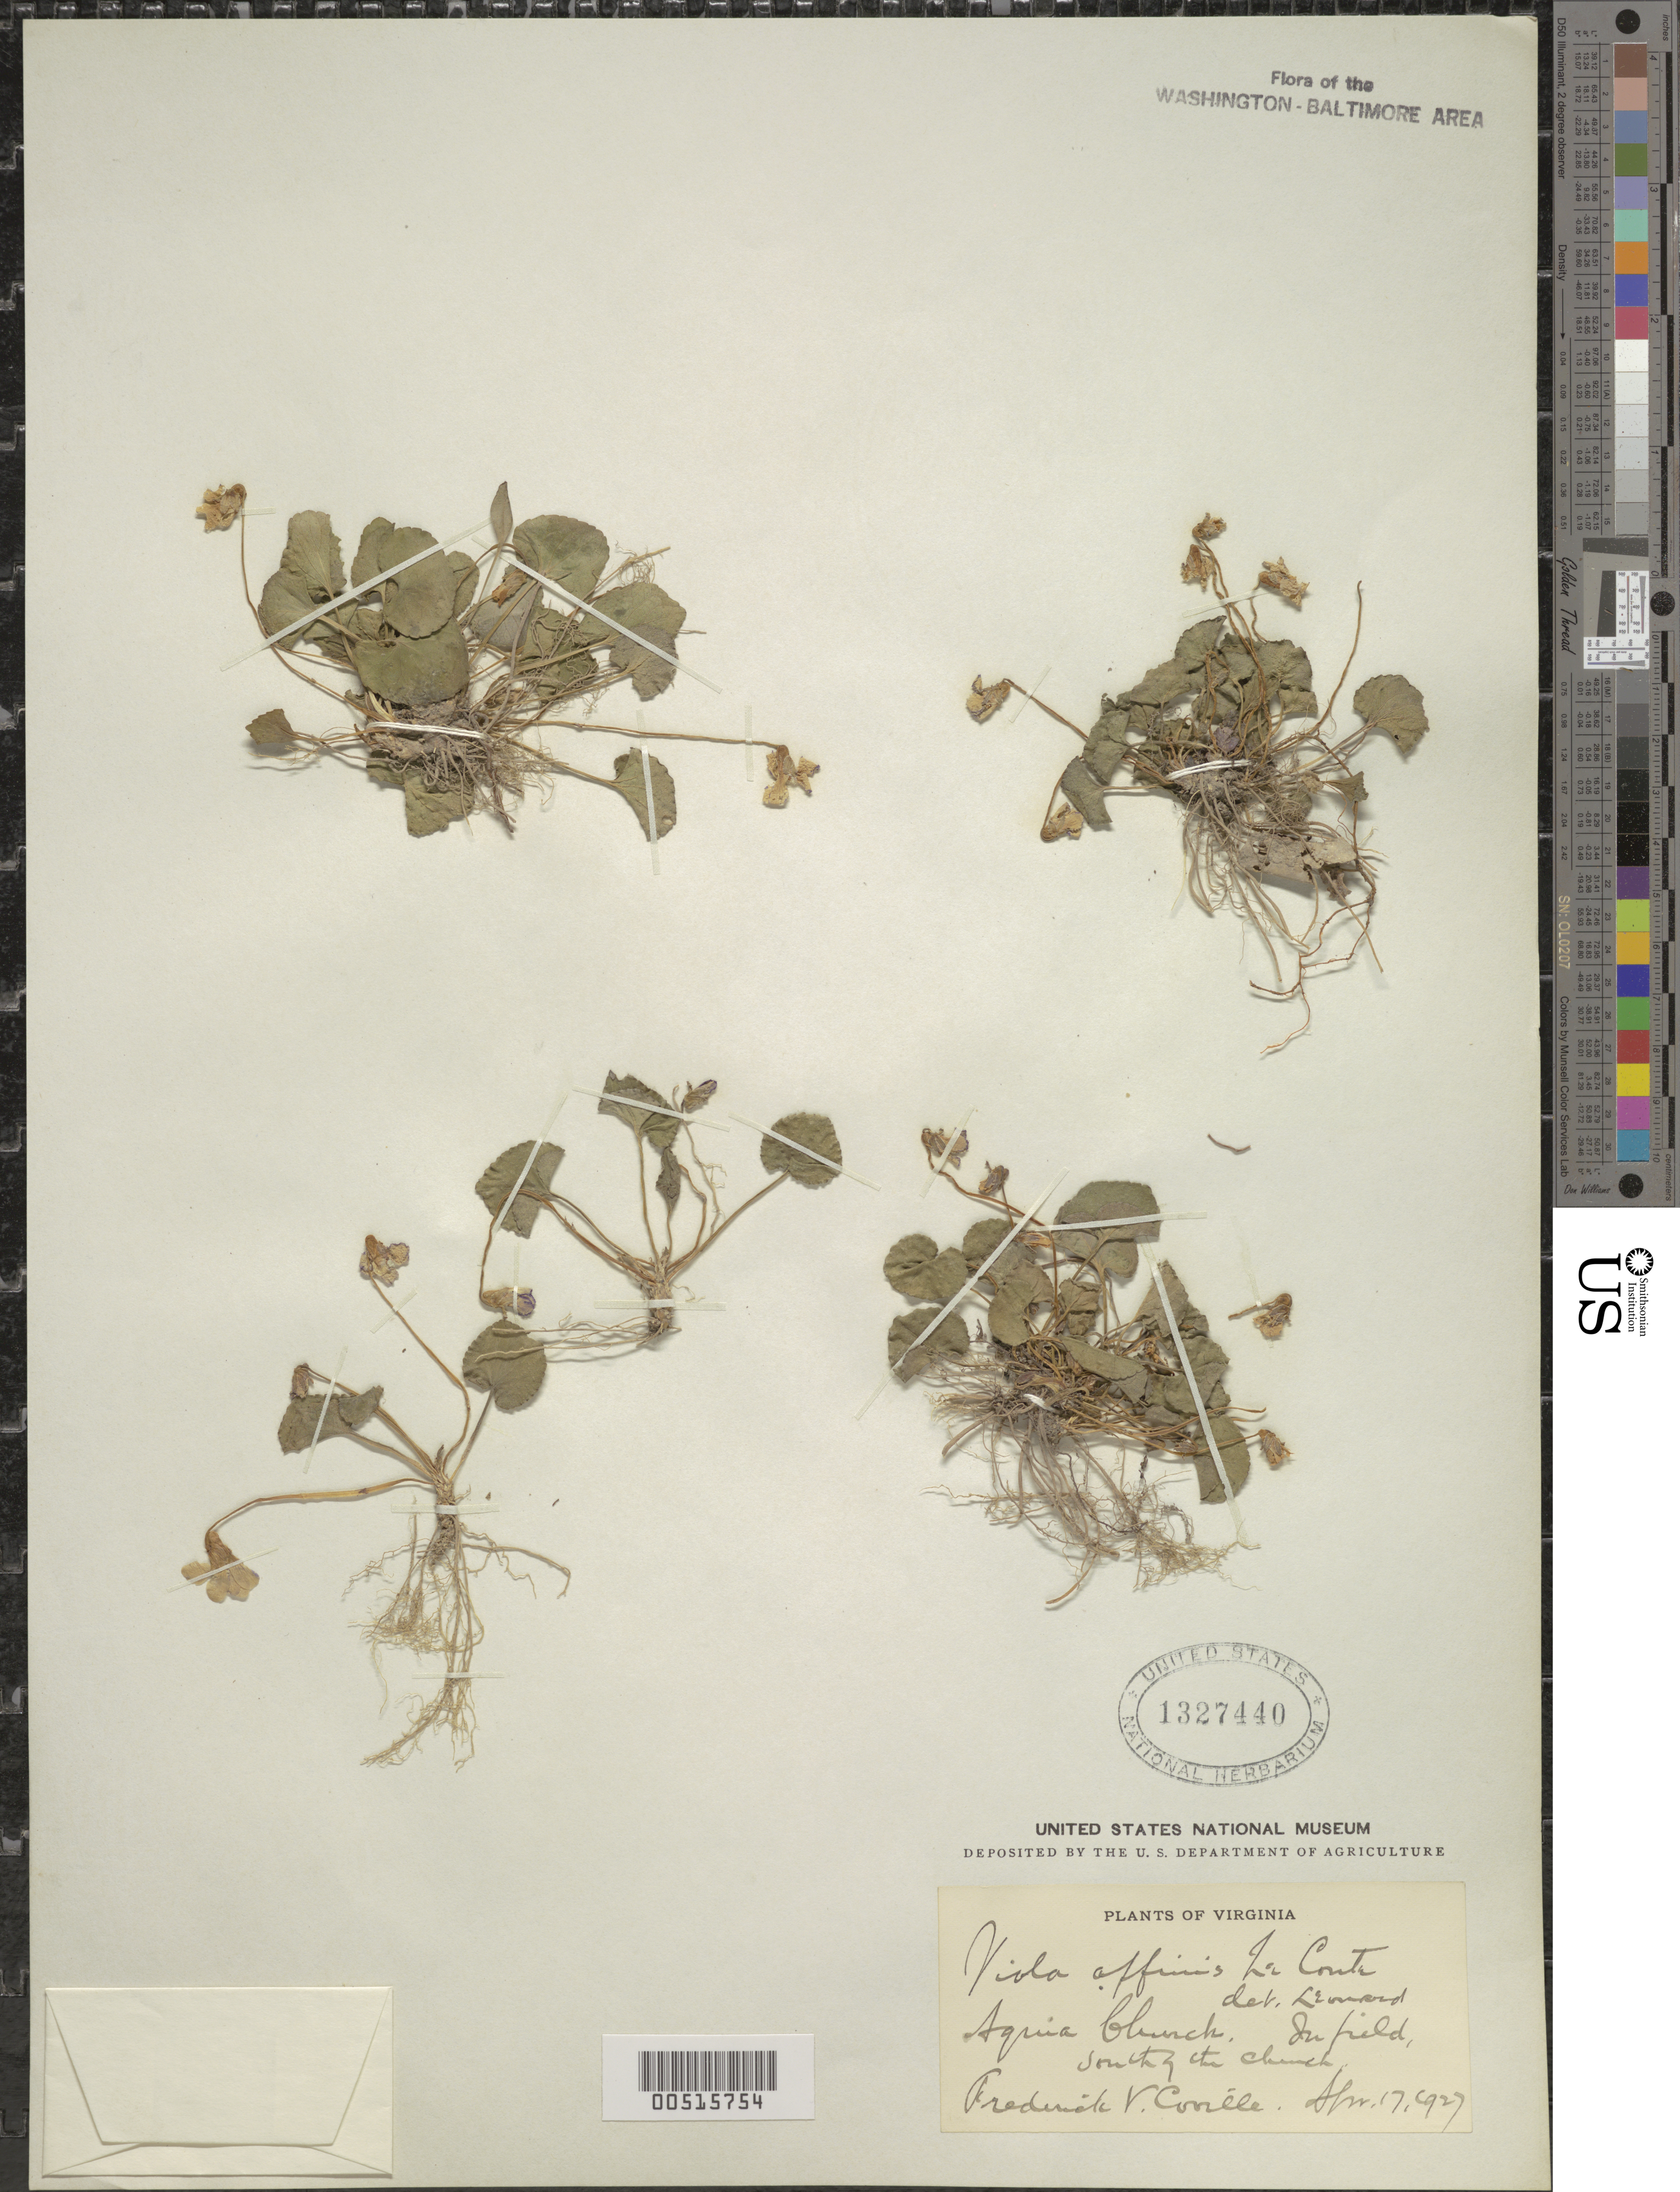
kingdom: Plantae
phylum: Tracheophyta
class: Magnoliopsida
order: Malpighiales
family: Violaceae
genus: Viola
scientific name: Viola sororia var. affinis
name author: (LeConte) McKinney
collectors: F. V. Coville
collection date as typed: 17 Apr 1927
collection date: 1927-04-17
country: United States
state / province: Virginia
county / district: Stafford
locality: Aquia Church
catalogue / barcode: US 1327440